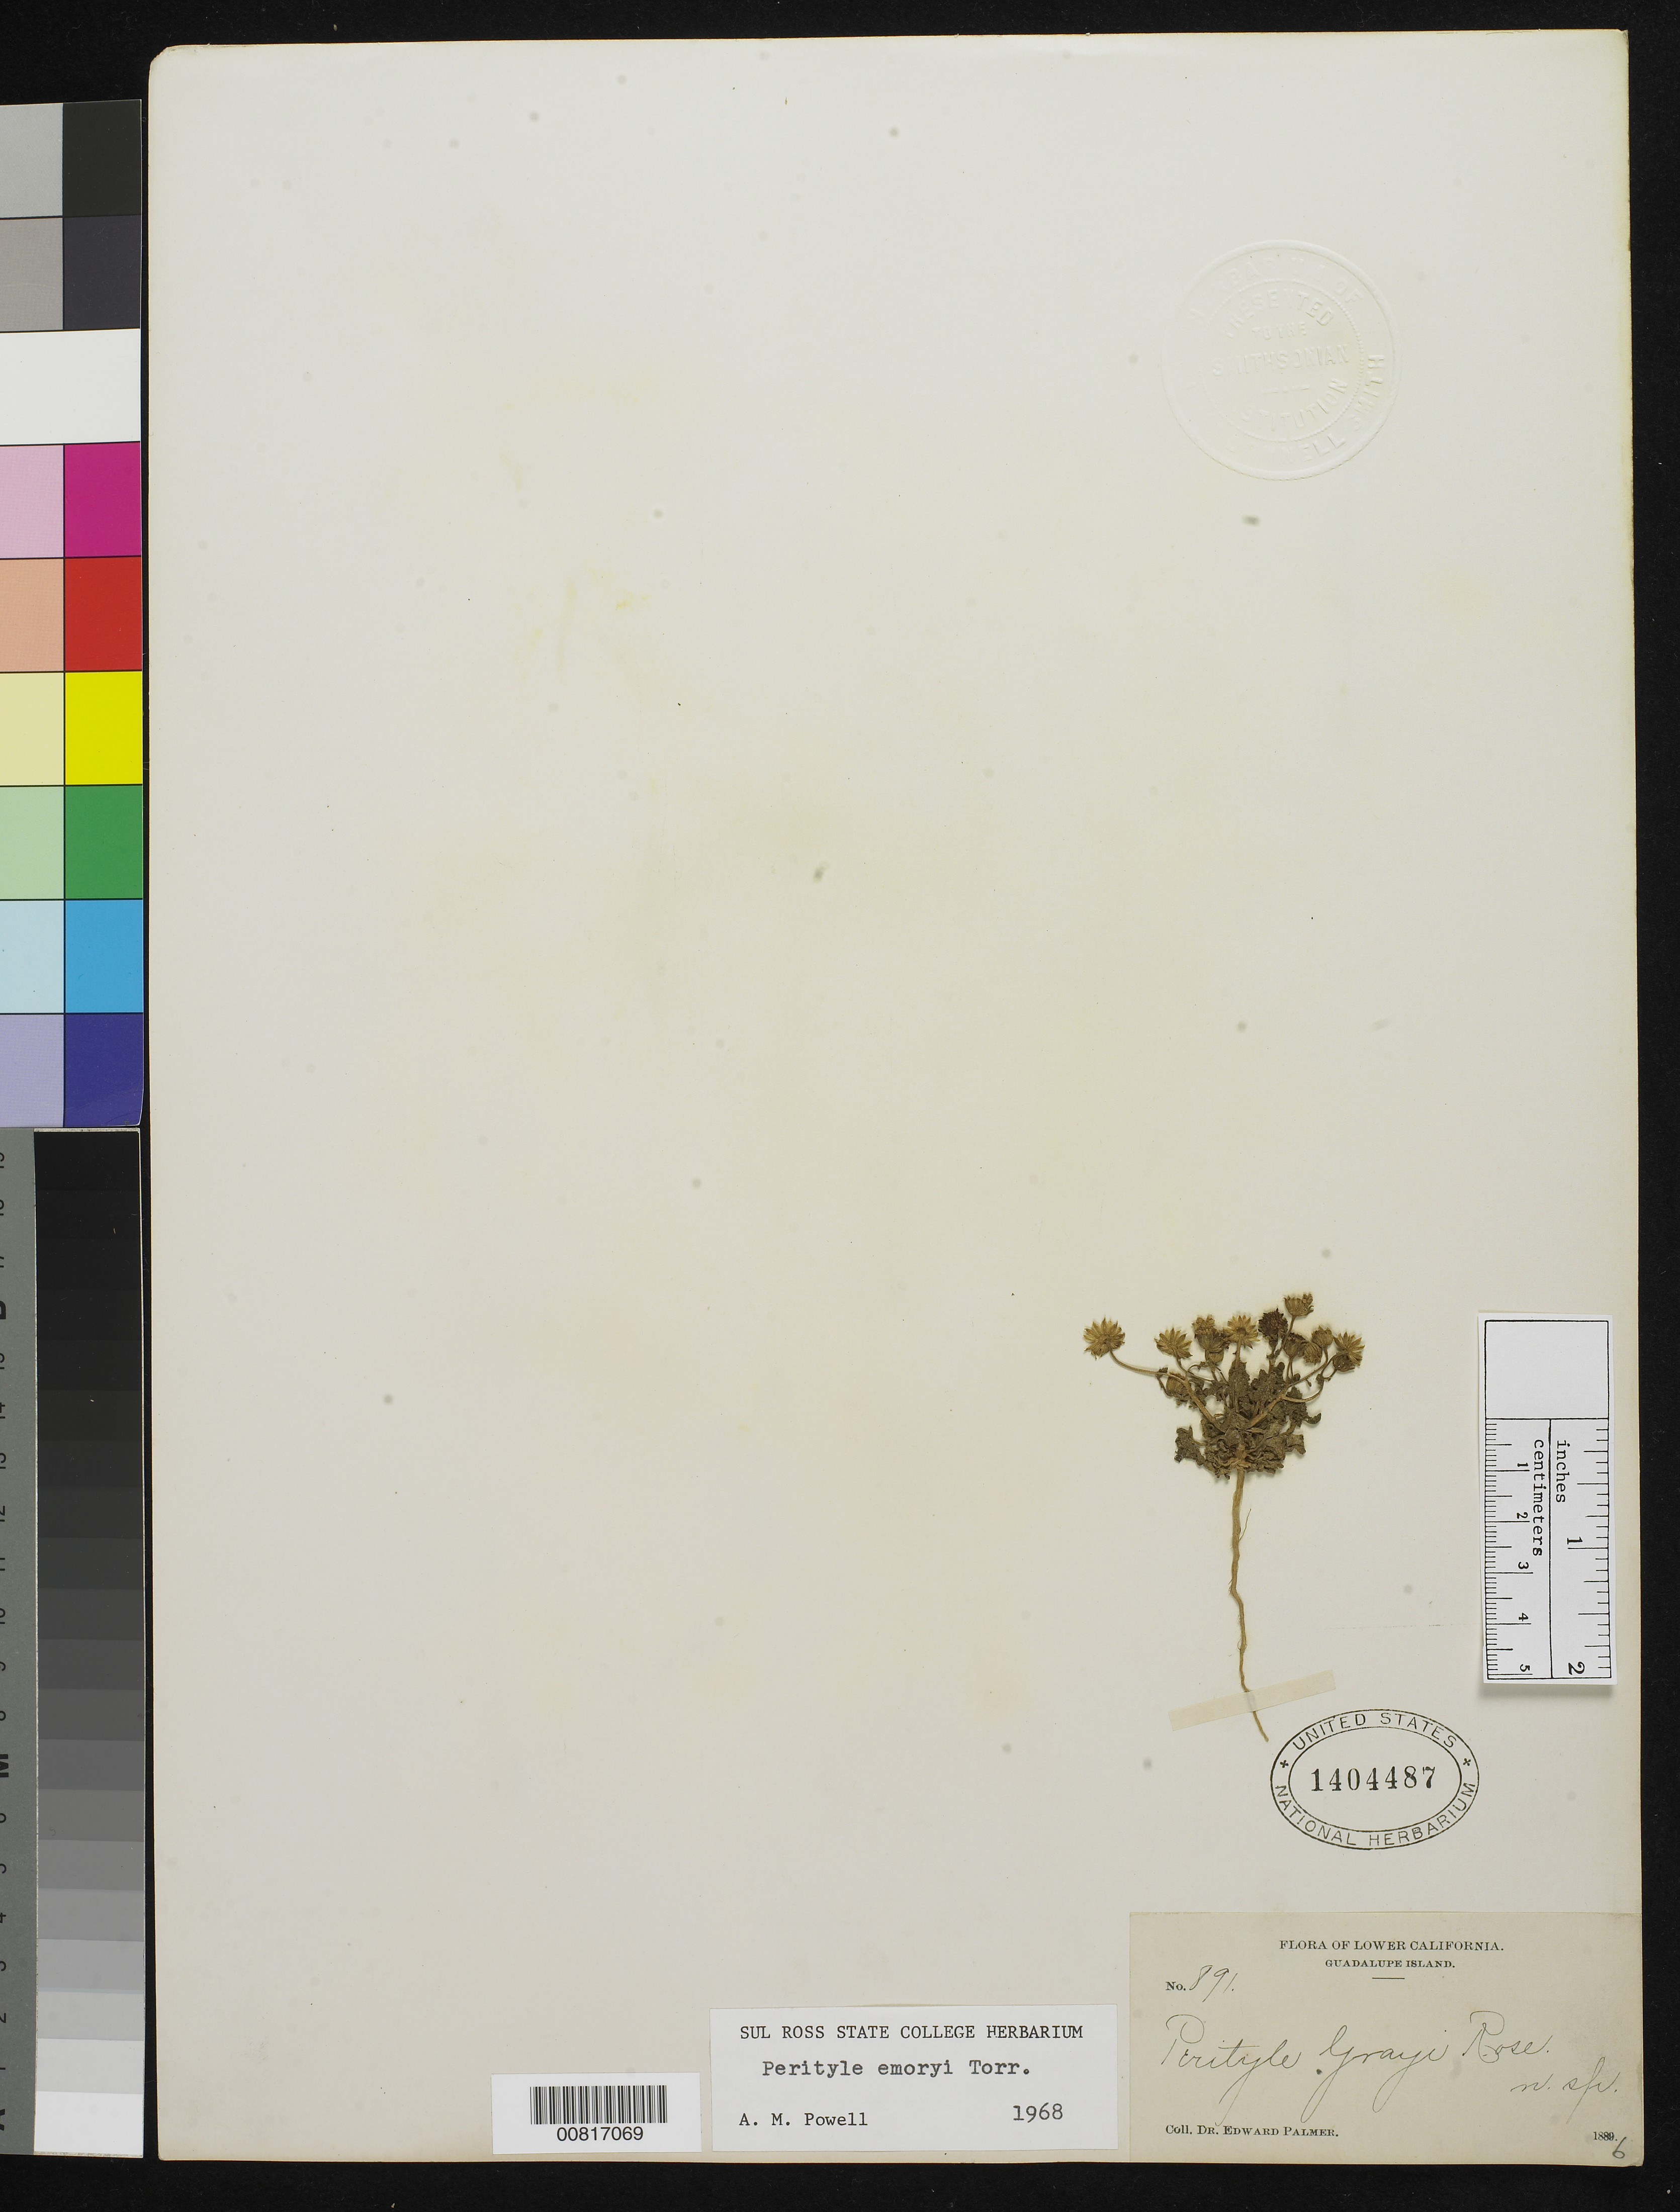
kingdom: Plantae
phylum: Tracheophyta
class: Magnoliopsida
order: Asterales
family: Asteraceae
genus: Perityle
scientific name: Perityle grayi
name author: Rose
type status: Syntype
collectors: E. Palmer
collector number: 891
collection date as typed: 1889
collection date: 1889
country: Mexico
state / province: Baja California Norte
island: Guadalupe Island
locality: Guadalupe Island.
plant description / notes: Specimen ex John Donnell Smith herbarium.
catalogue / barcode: US 1404487